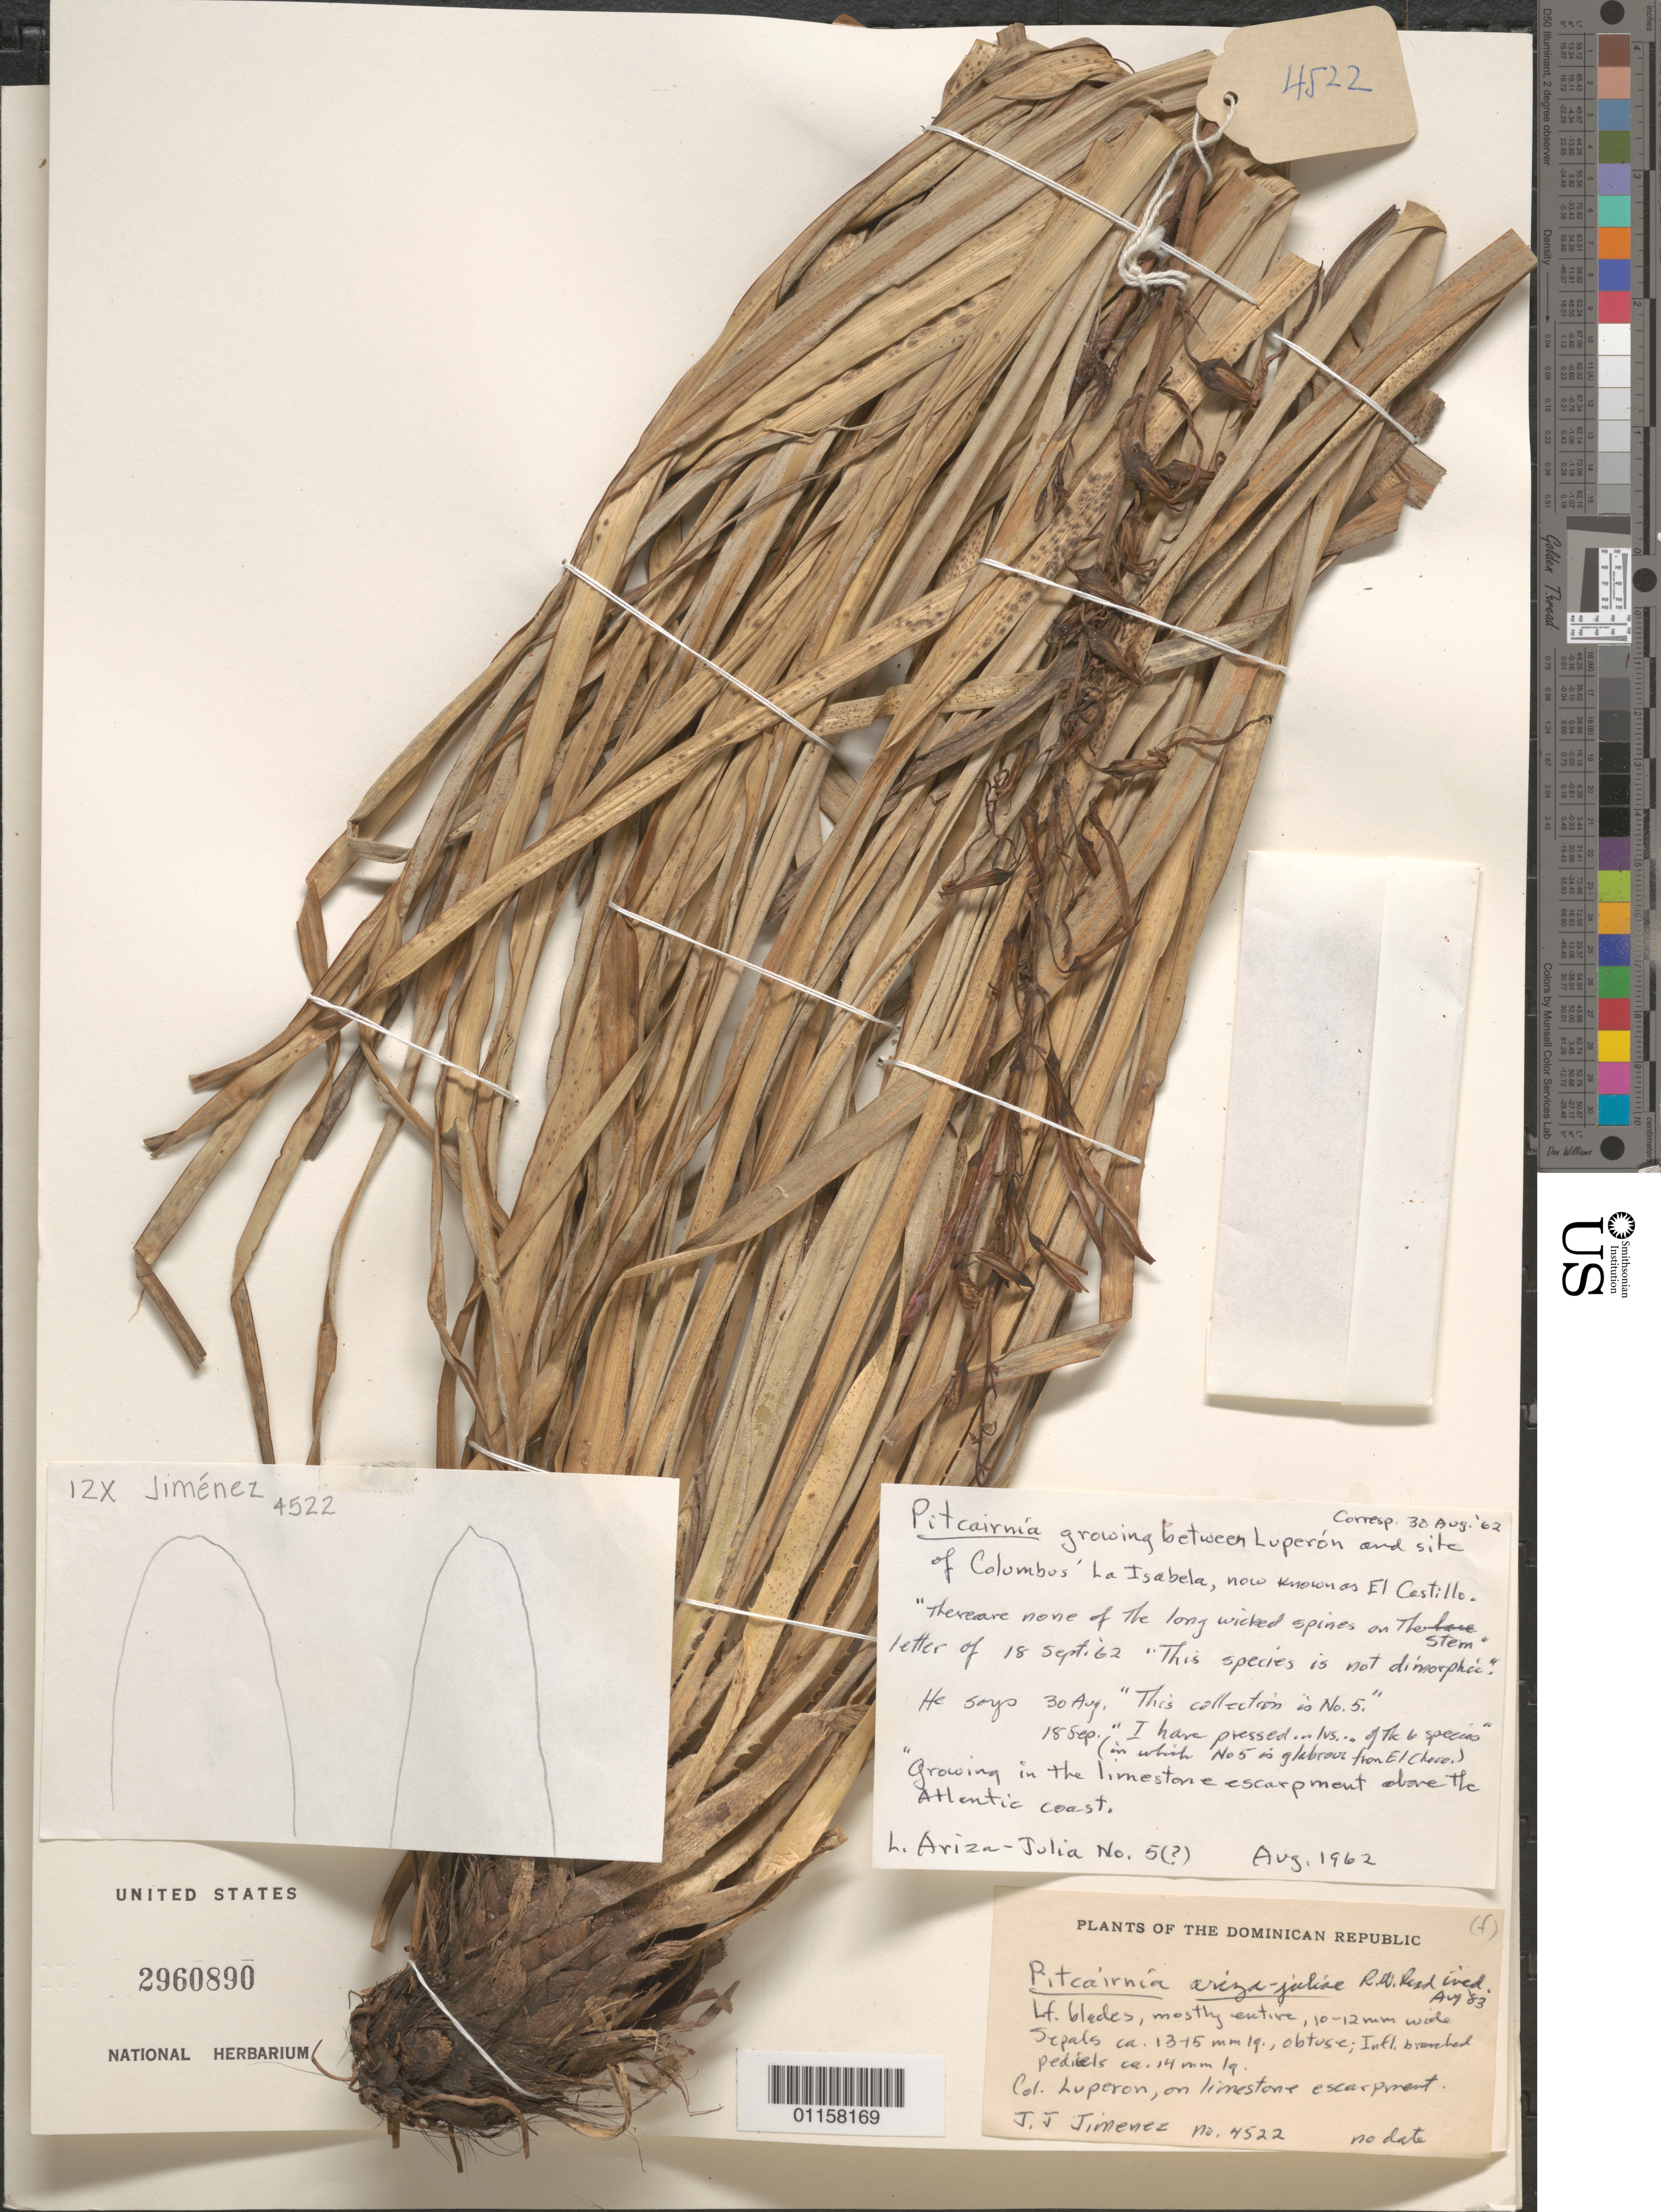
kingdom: Plantae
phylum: Tracheophyta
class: Liliopsida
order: Poales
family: Bromeliaceae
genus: Pitcairnia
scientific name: Pitcairnia sp.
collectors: J. J. Jiménez Almonte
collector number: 4522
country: Dominican Republic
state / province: Puerto Plata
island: Hispaniola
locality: Luperón.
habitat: On limestone escarpment.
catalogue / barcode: US 2960890